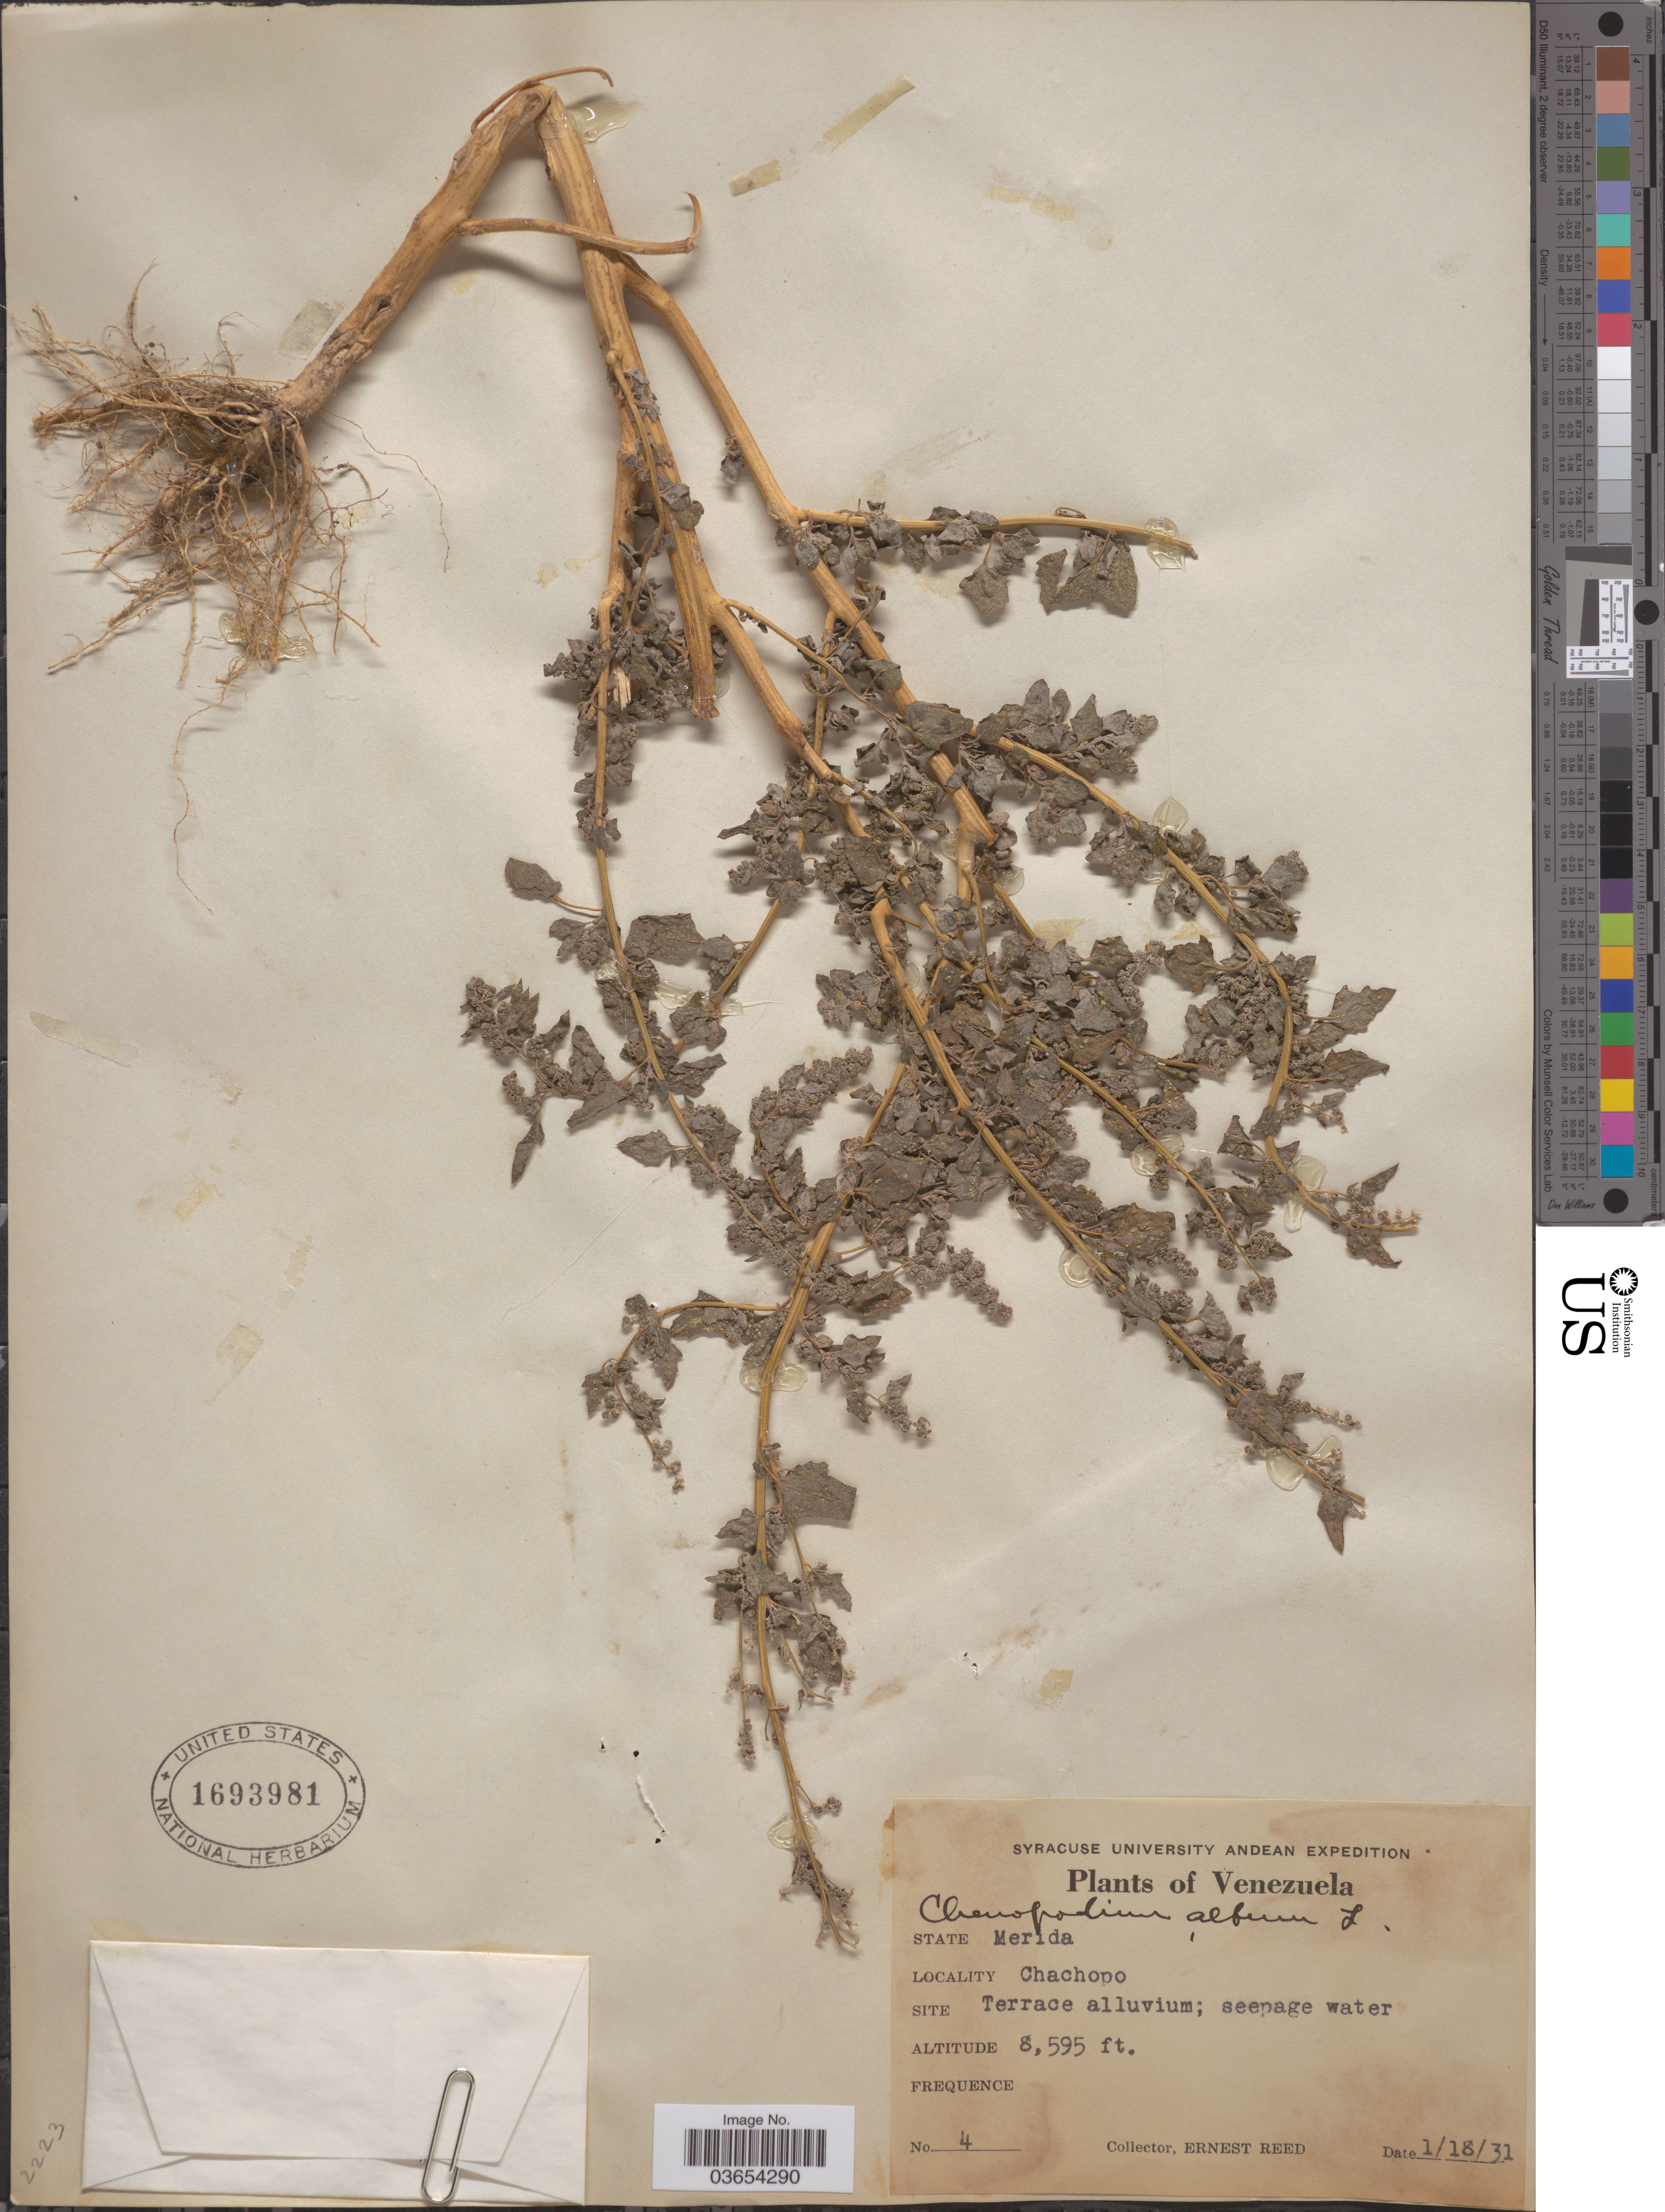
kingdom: Plantae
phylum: Tracheophyta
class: Magnoliopsida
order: Caryophyllales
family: Amaranthaceae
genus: Chenopodium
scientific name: Chenopodium album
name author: L.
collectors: E. Reed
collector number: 4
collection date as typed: Transcribed d/m/y: 18/1/31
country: Venezuela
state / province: Mérida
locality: Chachopo. Site Terrace alluvium.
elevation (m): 2620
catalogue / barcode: US 1693981